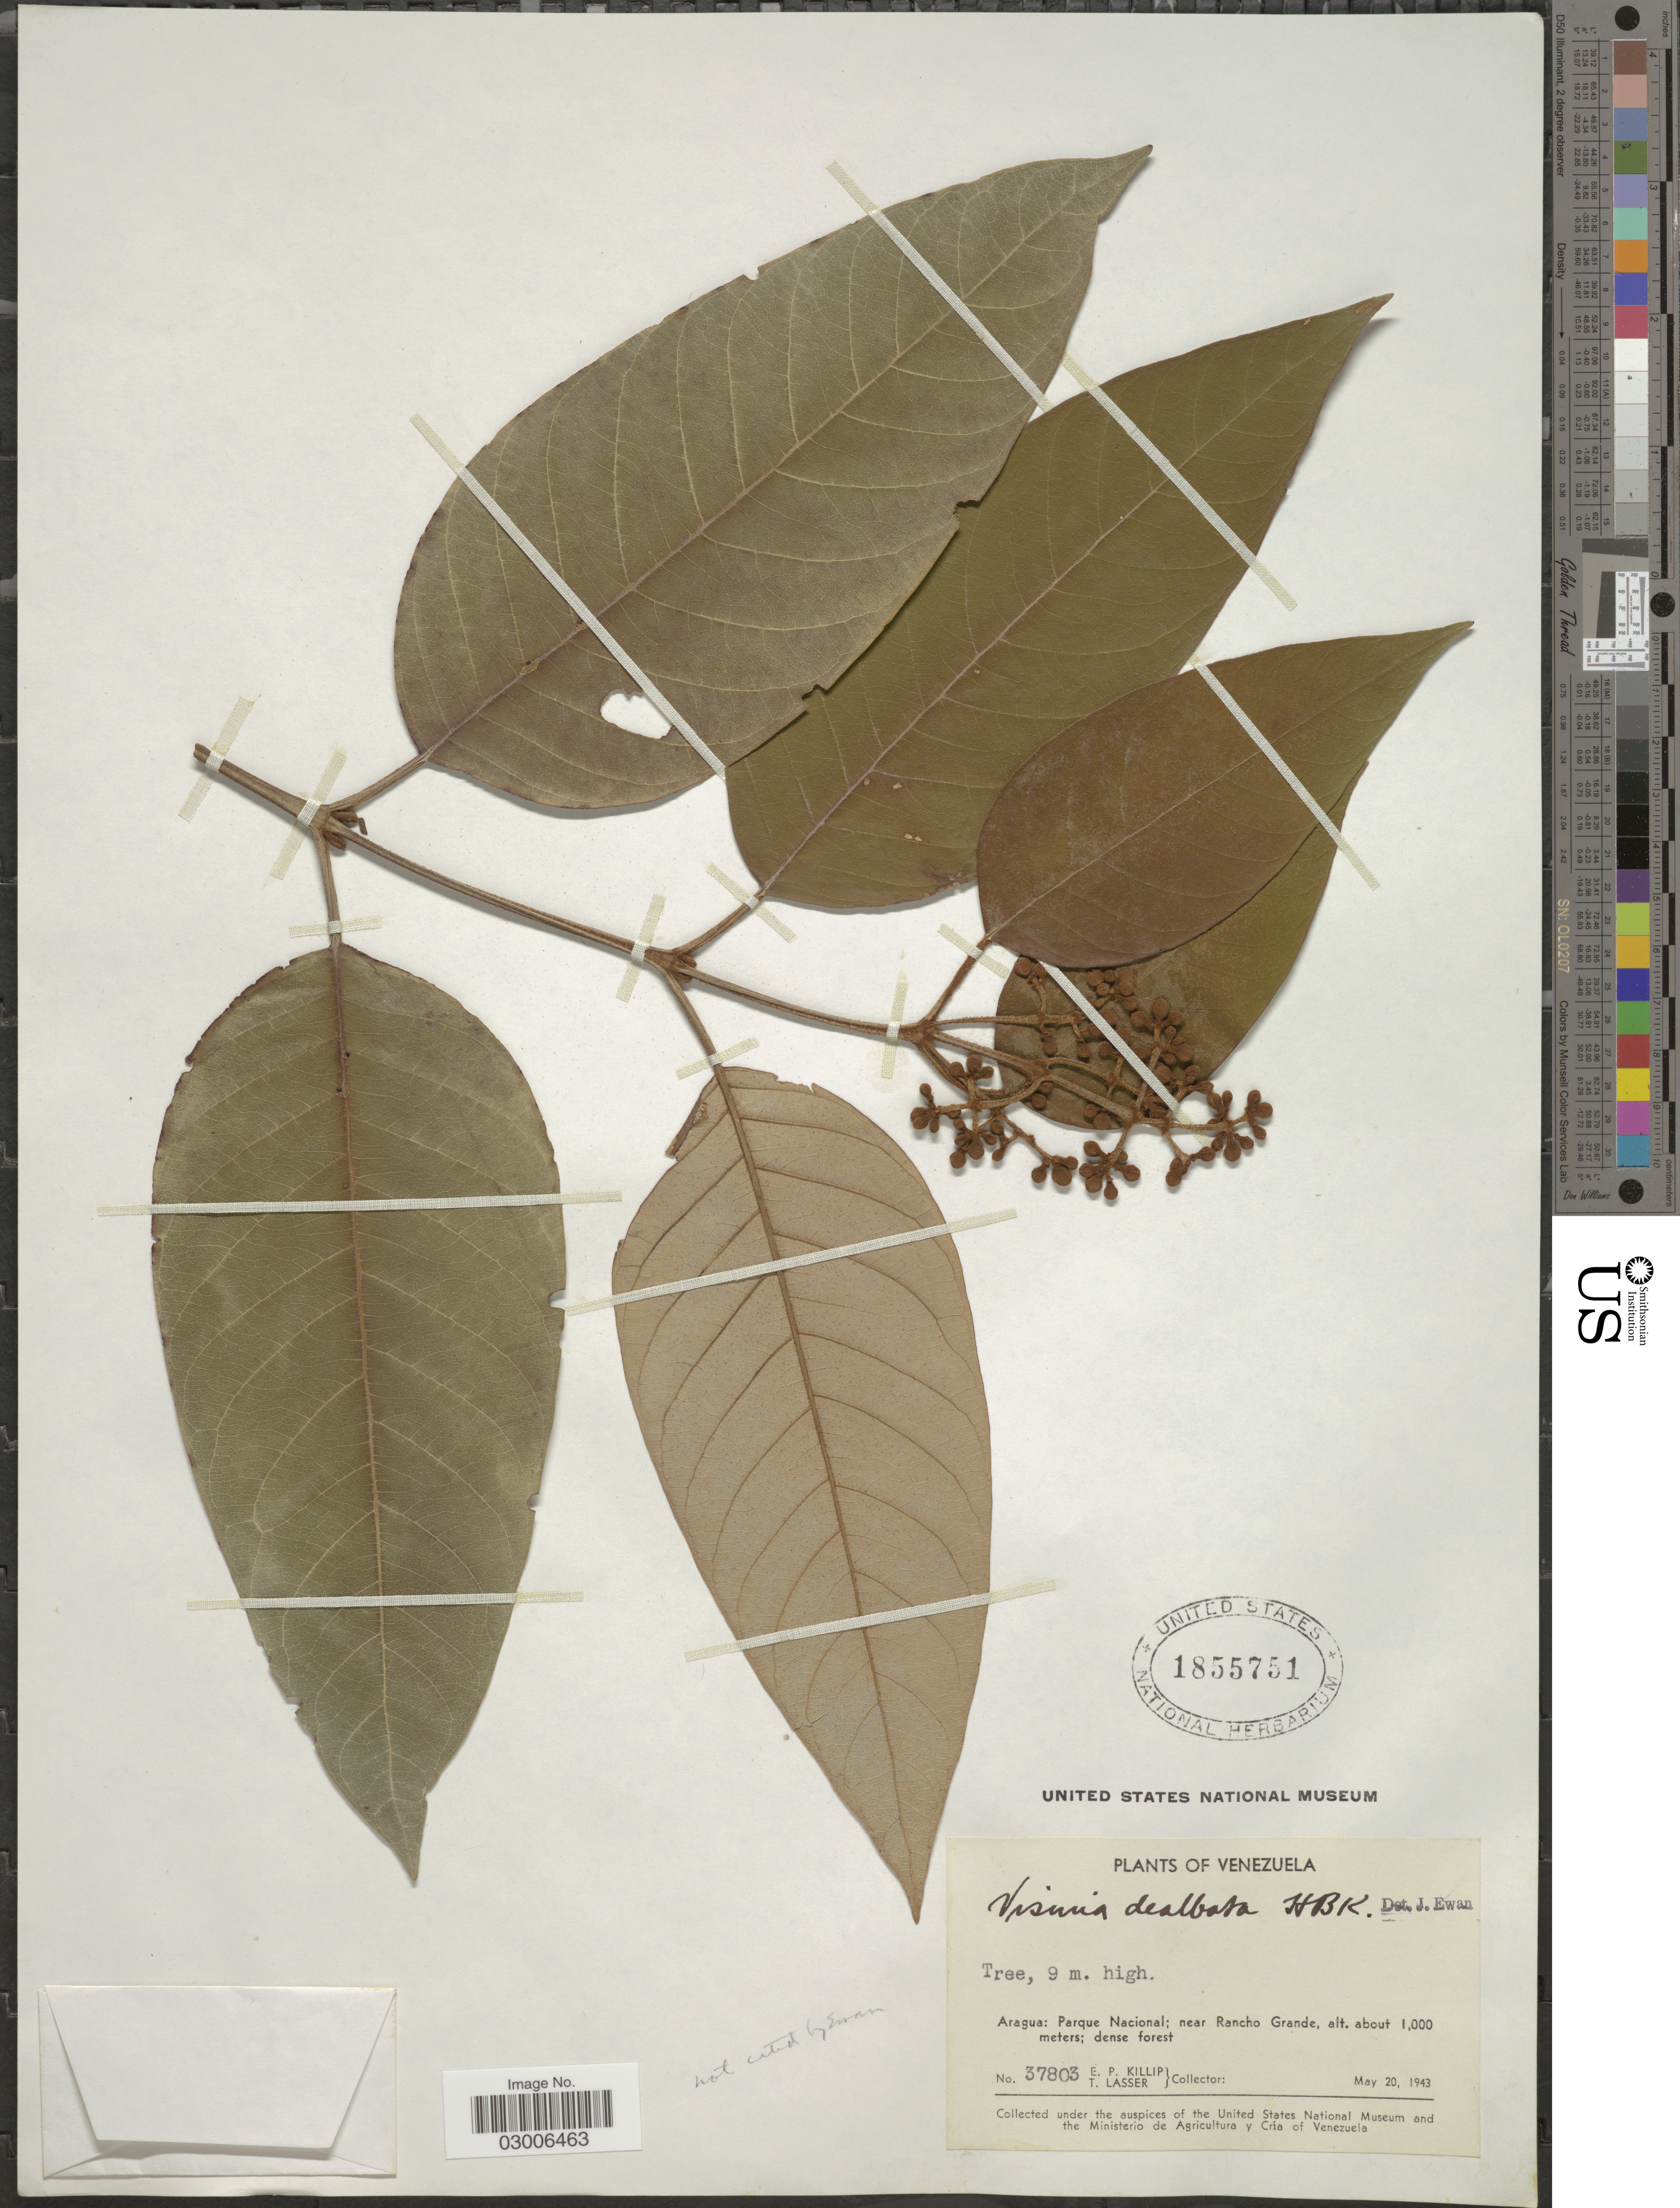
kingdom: Plantae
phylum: Tracheophyta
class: Magnoliopsida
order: Malpighiales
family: Hypericaceae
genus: Vismia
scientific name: Vismia baccifera subsp. dealbata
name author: (Kunth) Ewan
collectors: E. P. Killip & T. Lasser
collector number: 37803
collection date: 1943-05-20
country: Venezuela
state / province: Aragua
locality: Parque Nacional; near Rancho Grande.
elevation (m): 1000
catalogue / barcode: US 1855751